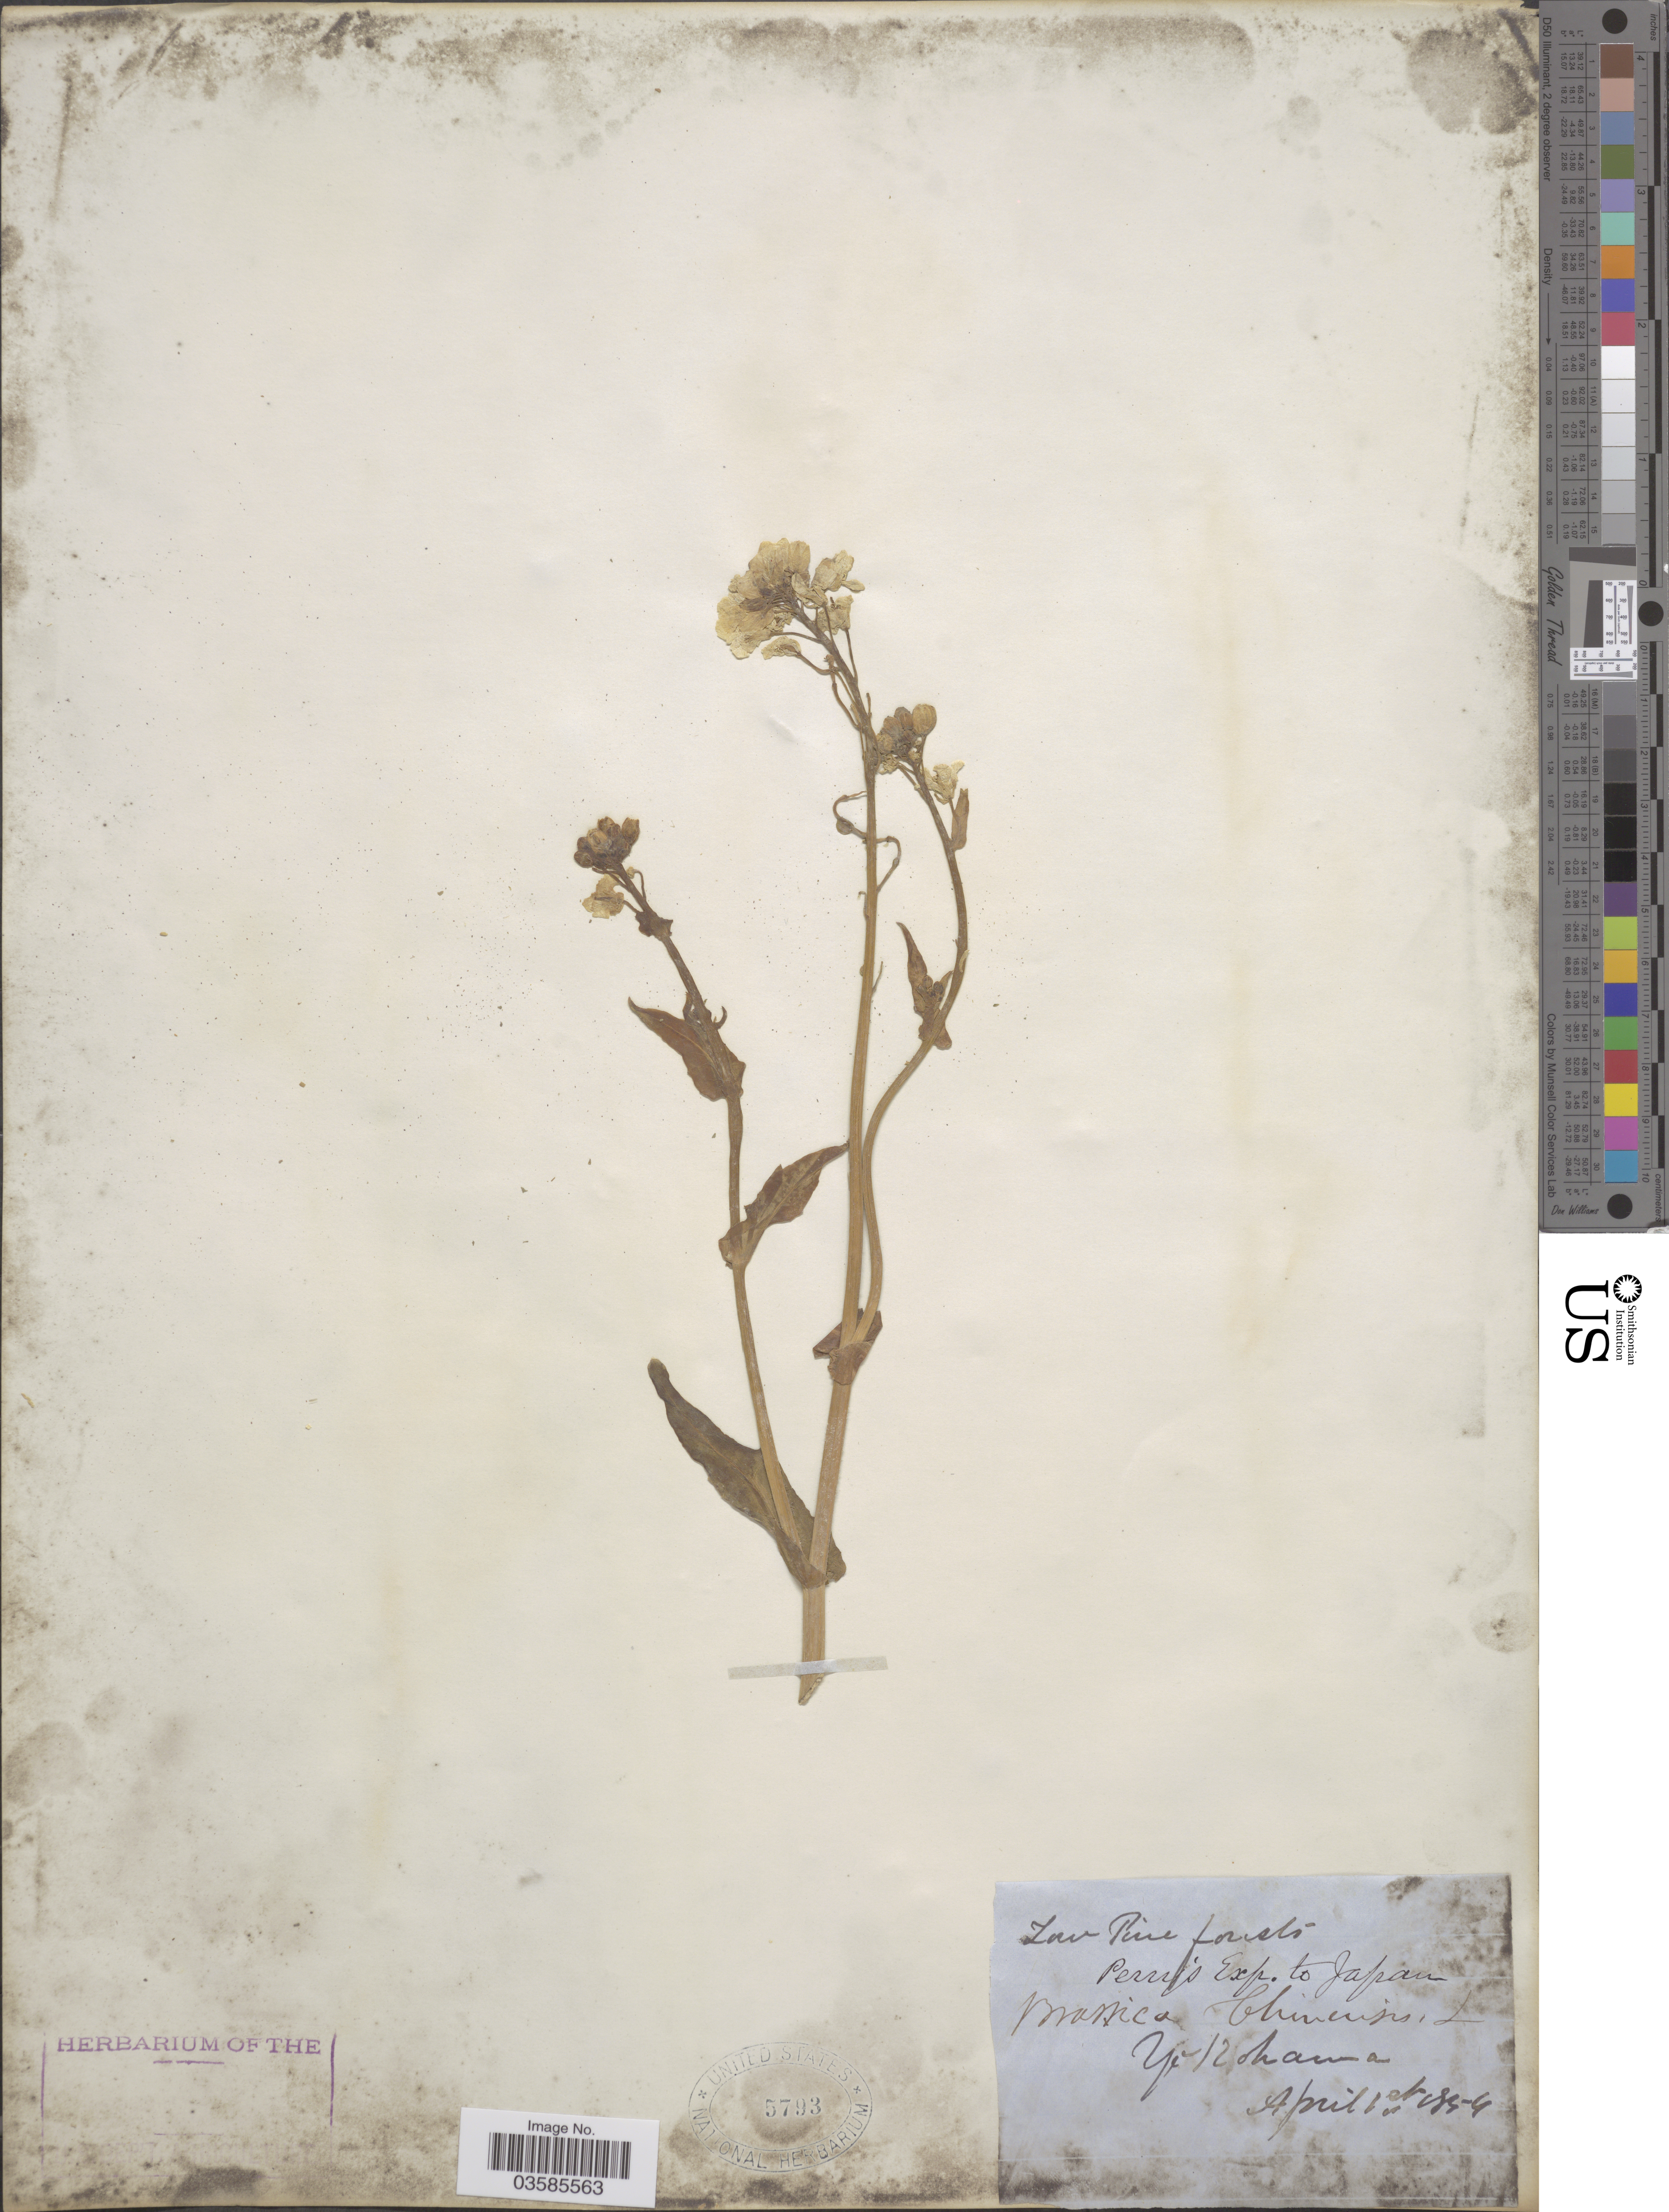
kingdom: Plantae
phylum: Tracheophyta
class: Magnoliopsida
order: Brassicales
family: Brassicaceae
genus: Brassica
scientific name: Brassica chinensis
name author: L.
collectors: -- Perry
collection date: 1854-04-01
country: Japan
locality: Yokohama.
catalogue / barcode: US 5793